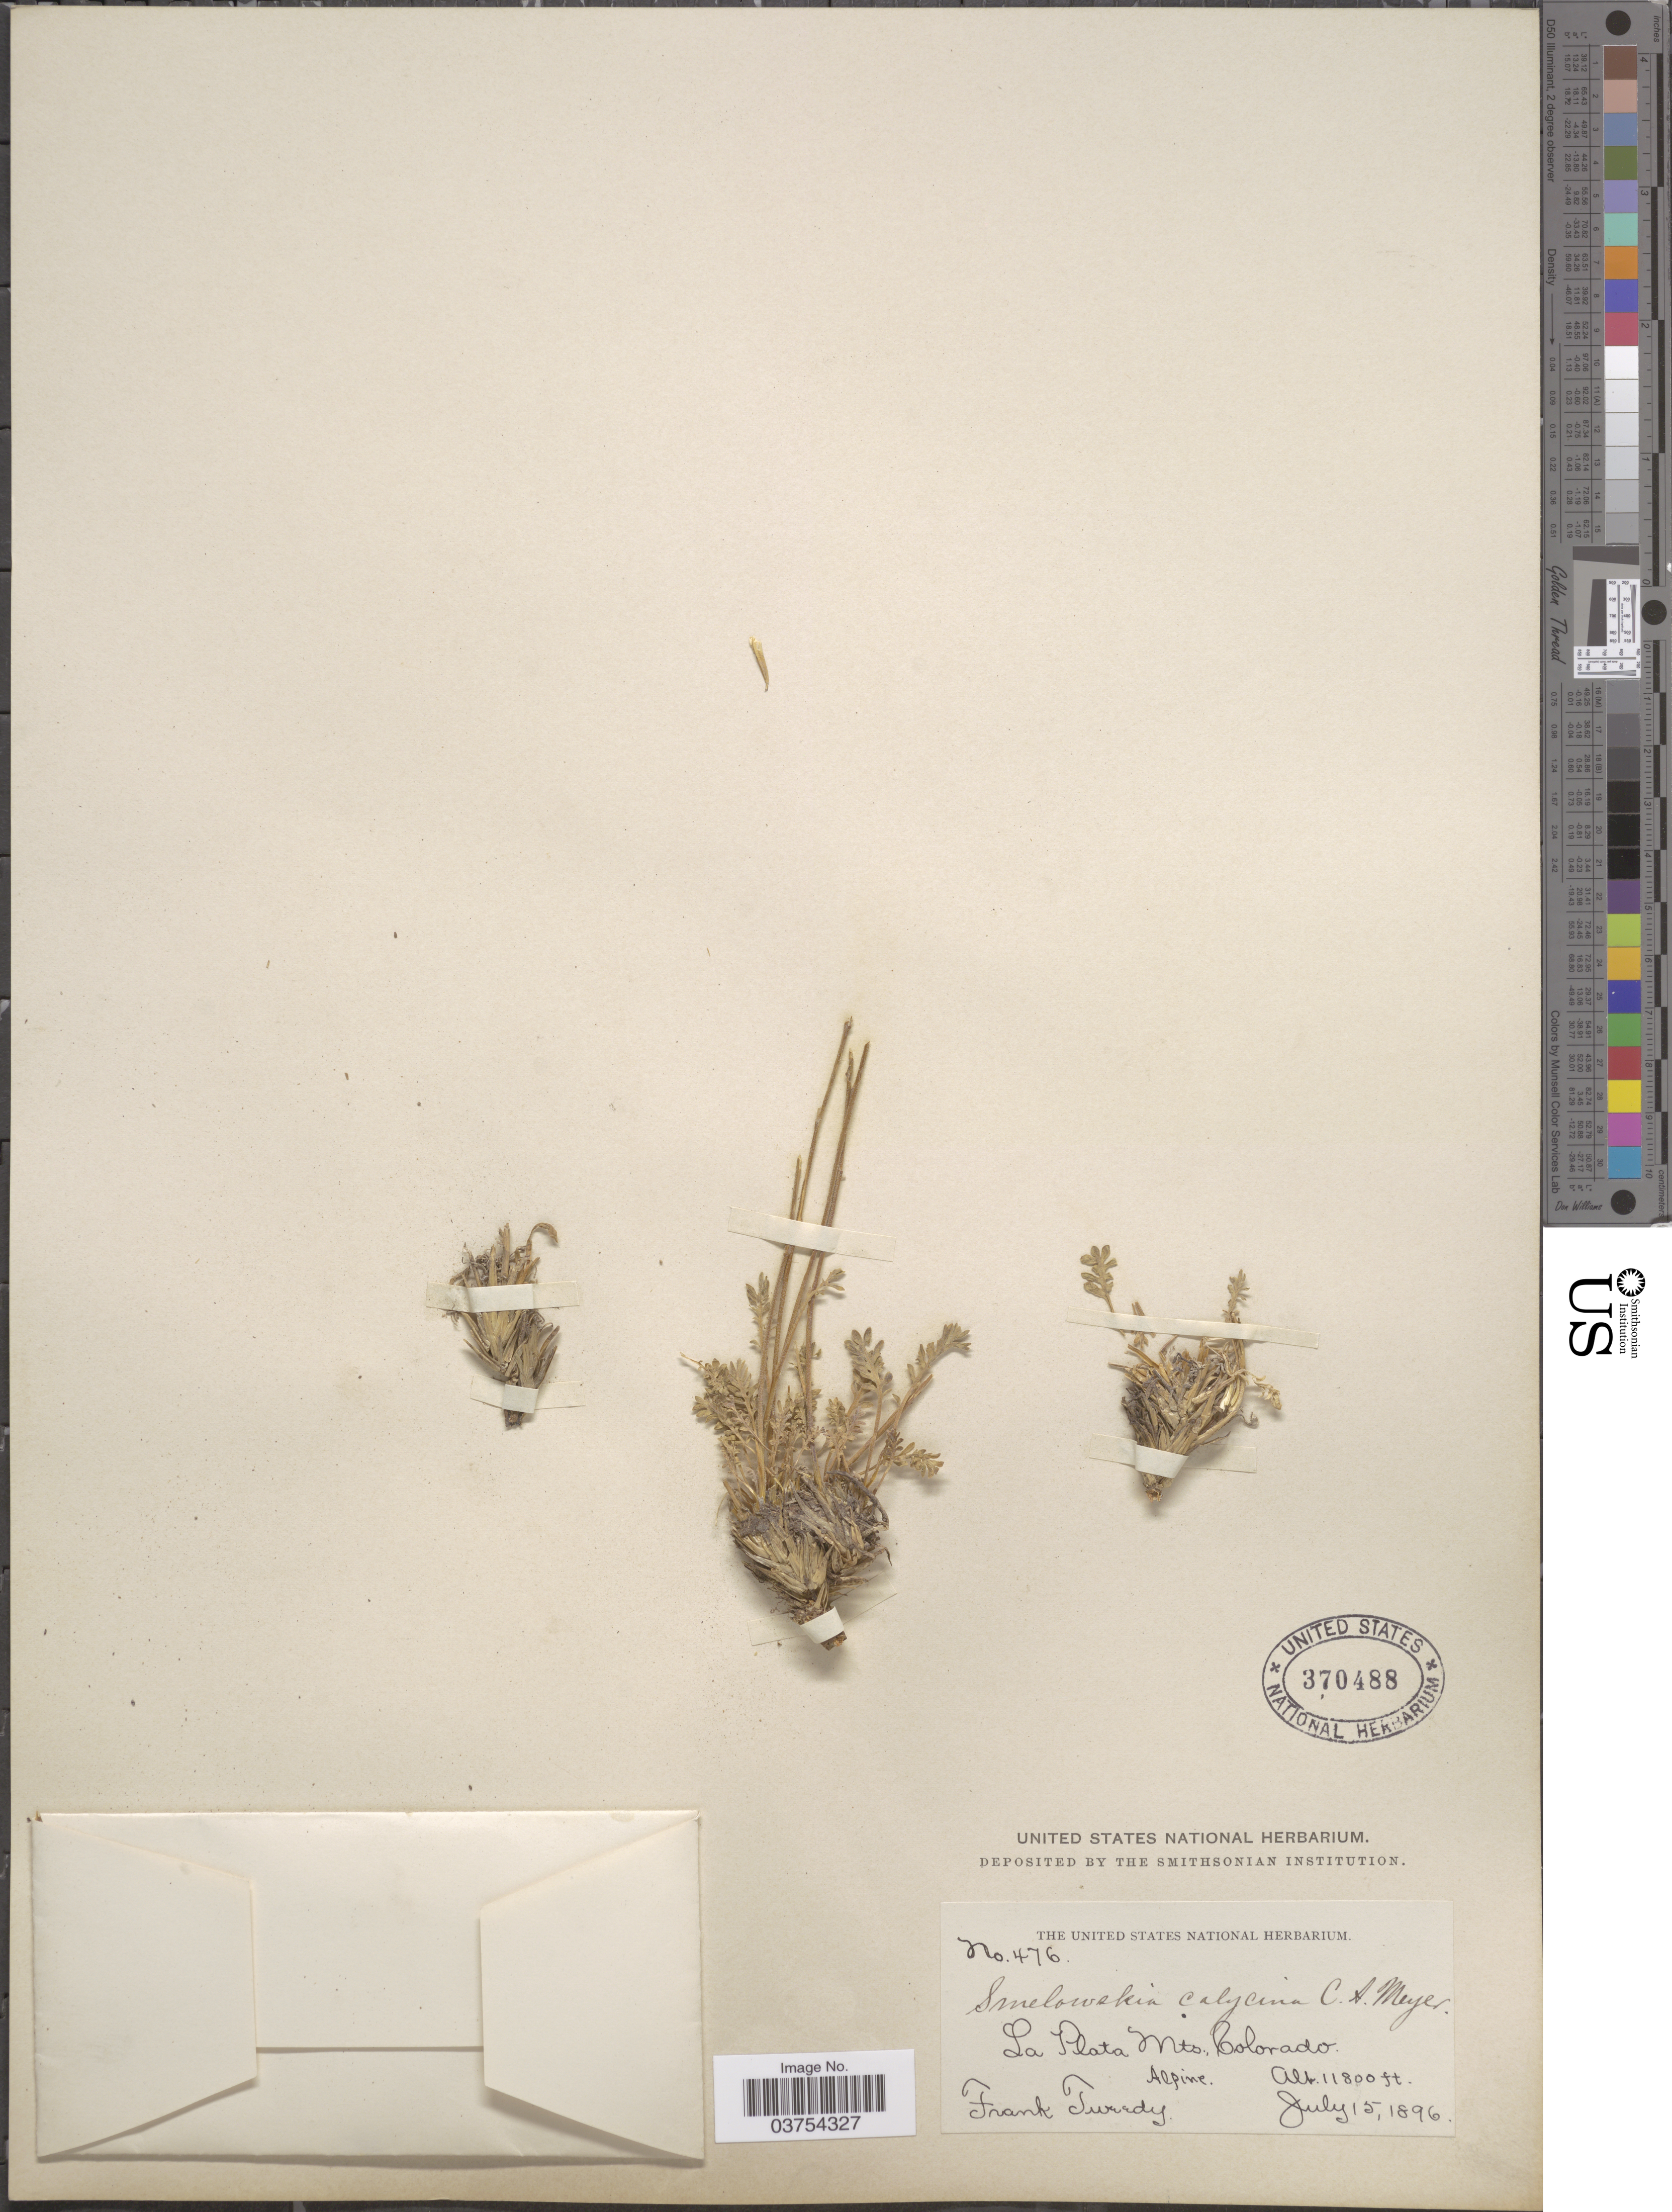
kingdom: Plantae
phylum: Tracheophyta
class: Magnoliopsida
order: Brassicales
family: Brassicaceae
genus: Smelowskia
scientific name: Smelowskia calycina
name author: (Stephan) C.A. Mey.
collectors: F. Tweedy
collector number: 476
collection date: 1896-07-15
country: United States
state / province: Colorado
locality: La Plata Mts. Alpine.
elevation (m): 3597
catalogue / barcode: US 370488